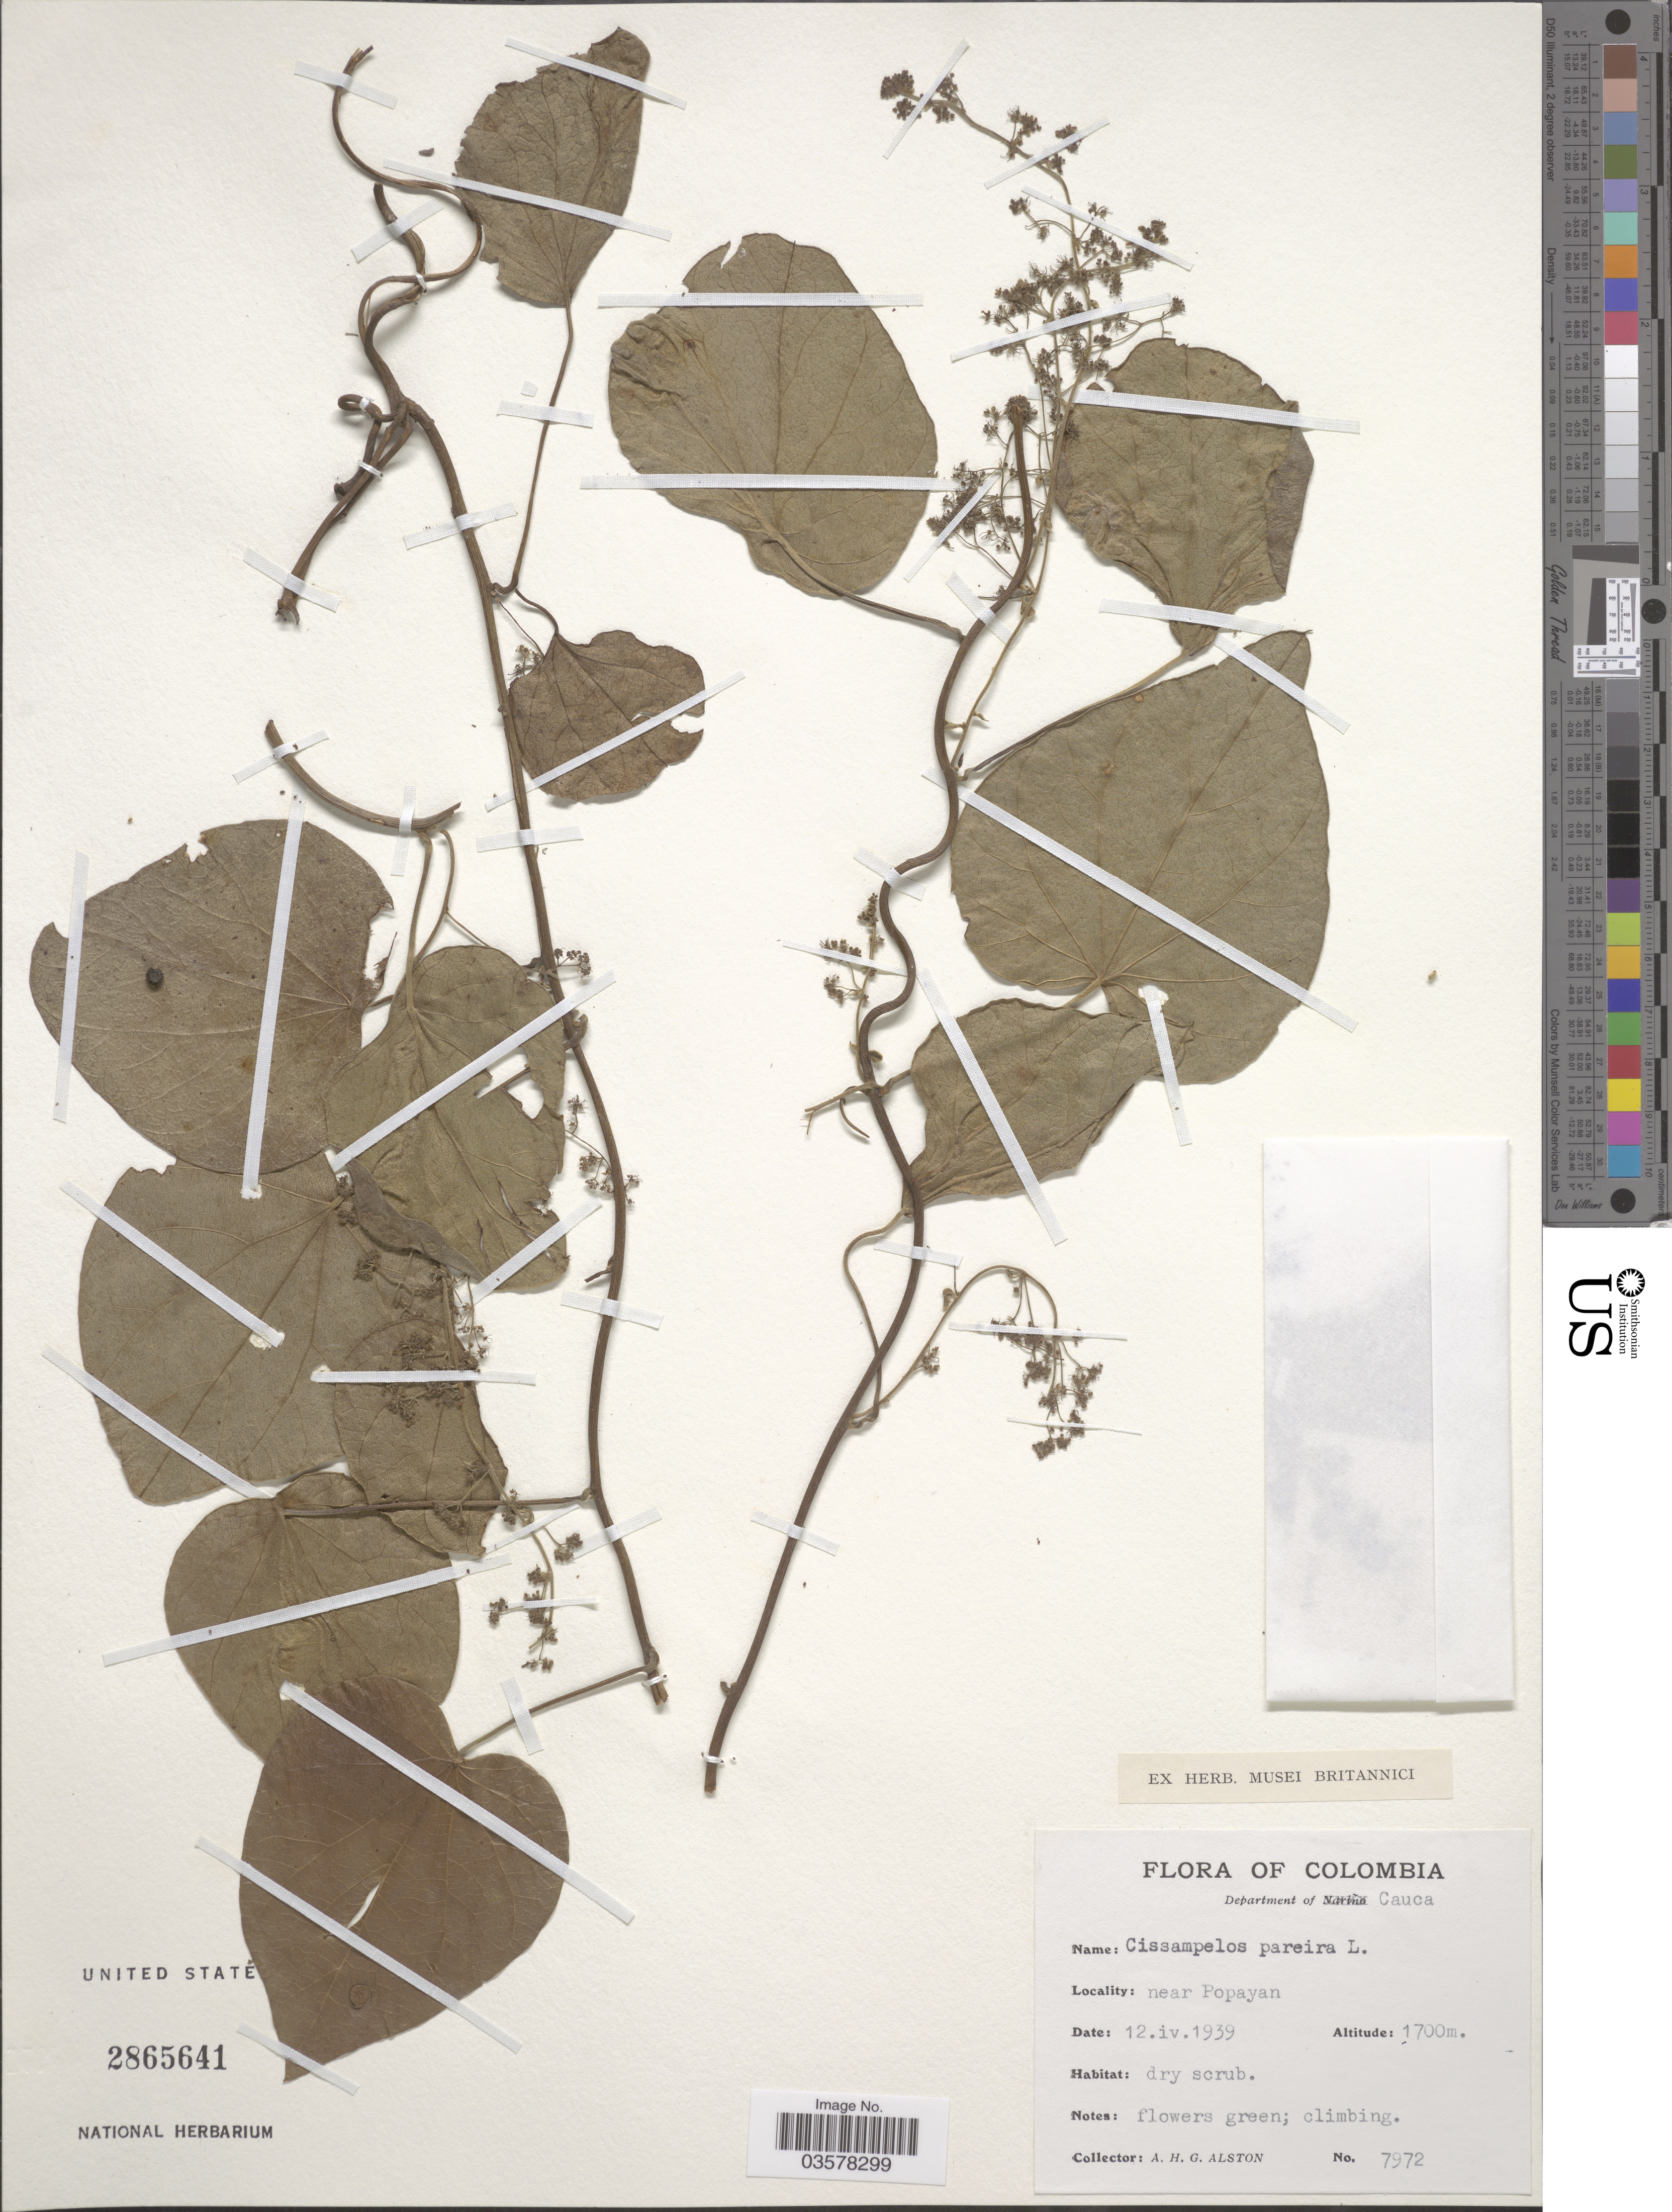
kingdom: Plantae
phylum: Tracheophyta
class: Magnoliopsida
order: Ranunculales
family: Menispermaceae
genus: Cissampelos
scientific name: Cissampelos pareira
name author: L.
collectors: A. H. Alston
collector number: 7972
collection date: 1939-04-12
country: Colombia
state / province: Cauca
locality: Department of Cauca. Near Popayan.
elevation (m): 1700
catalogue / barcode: US 2865641